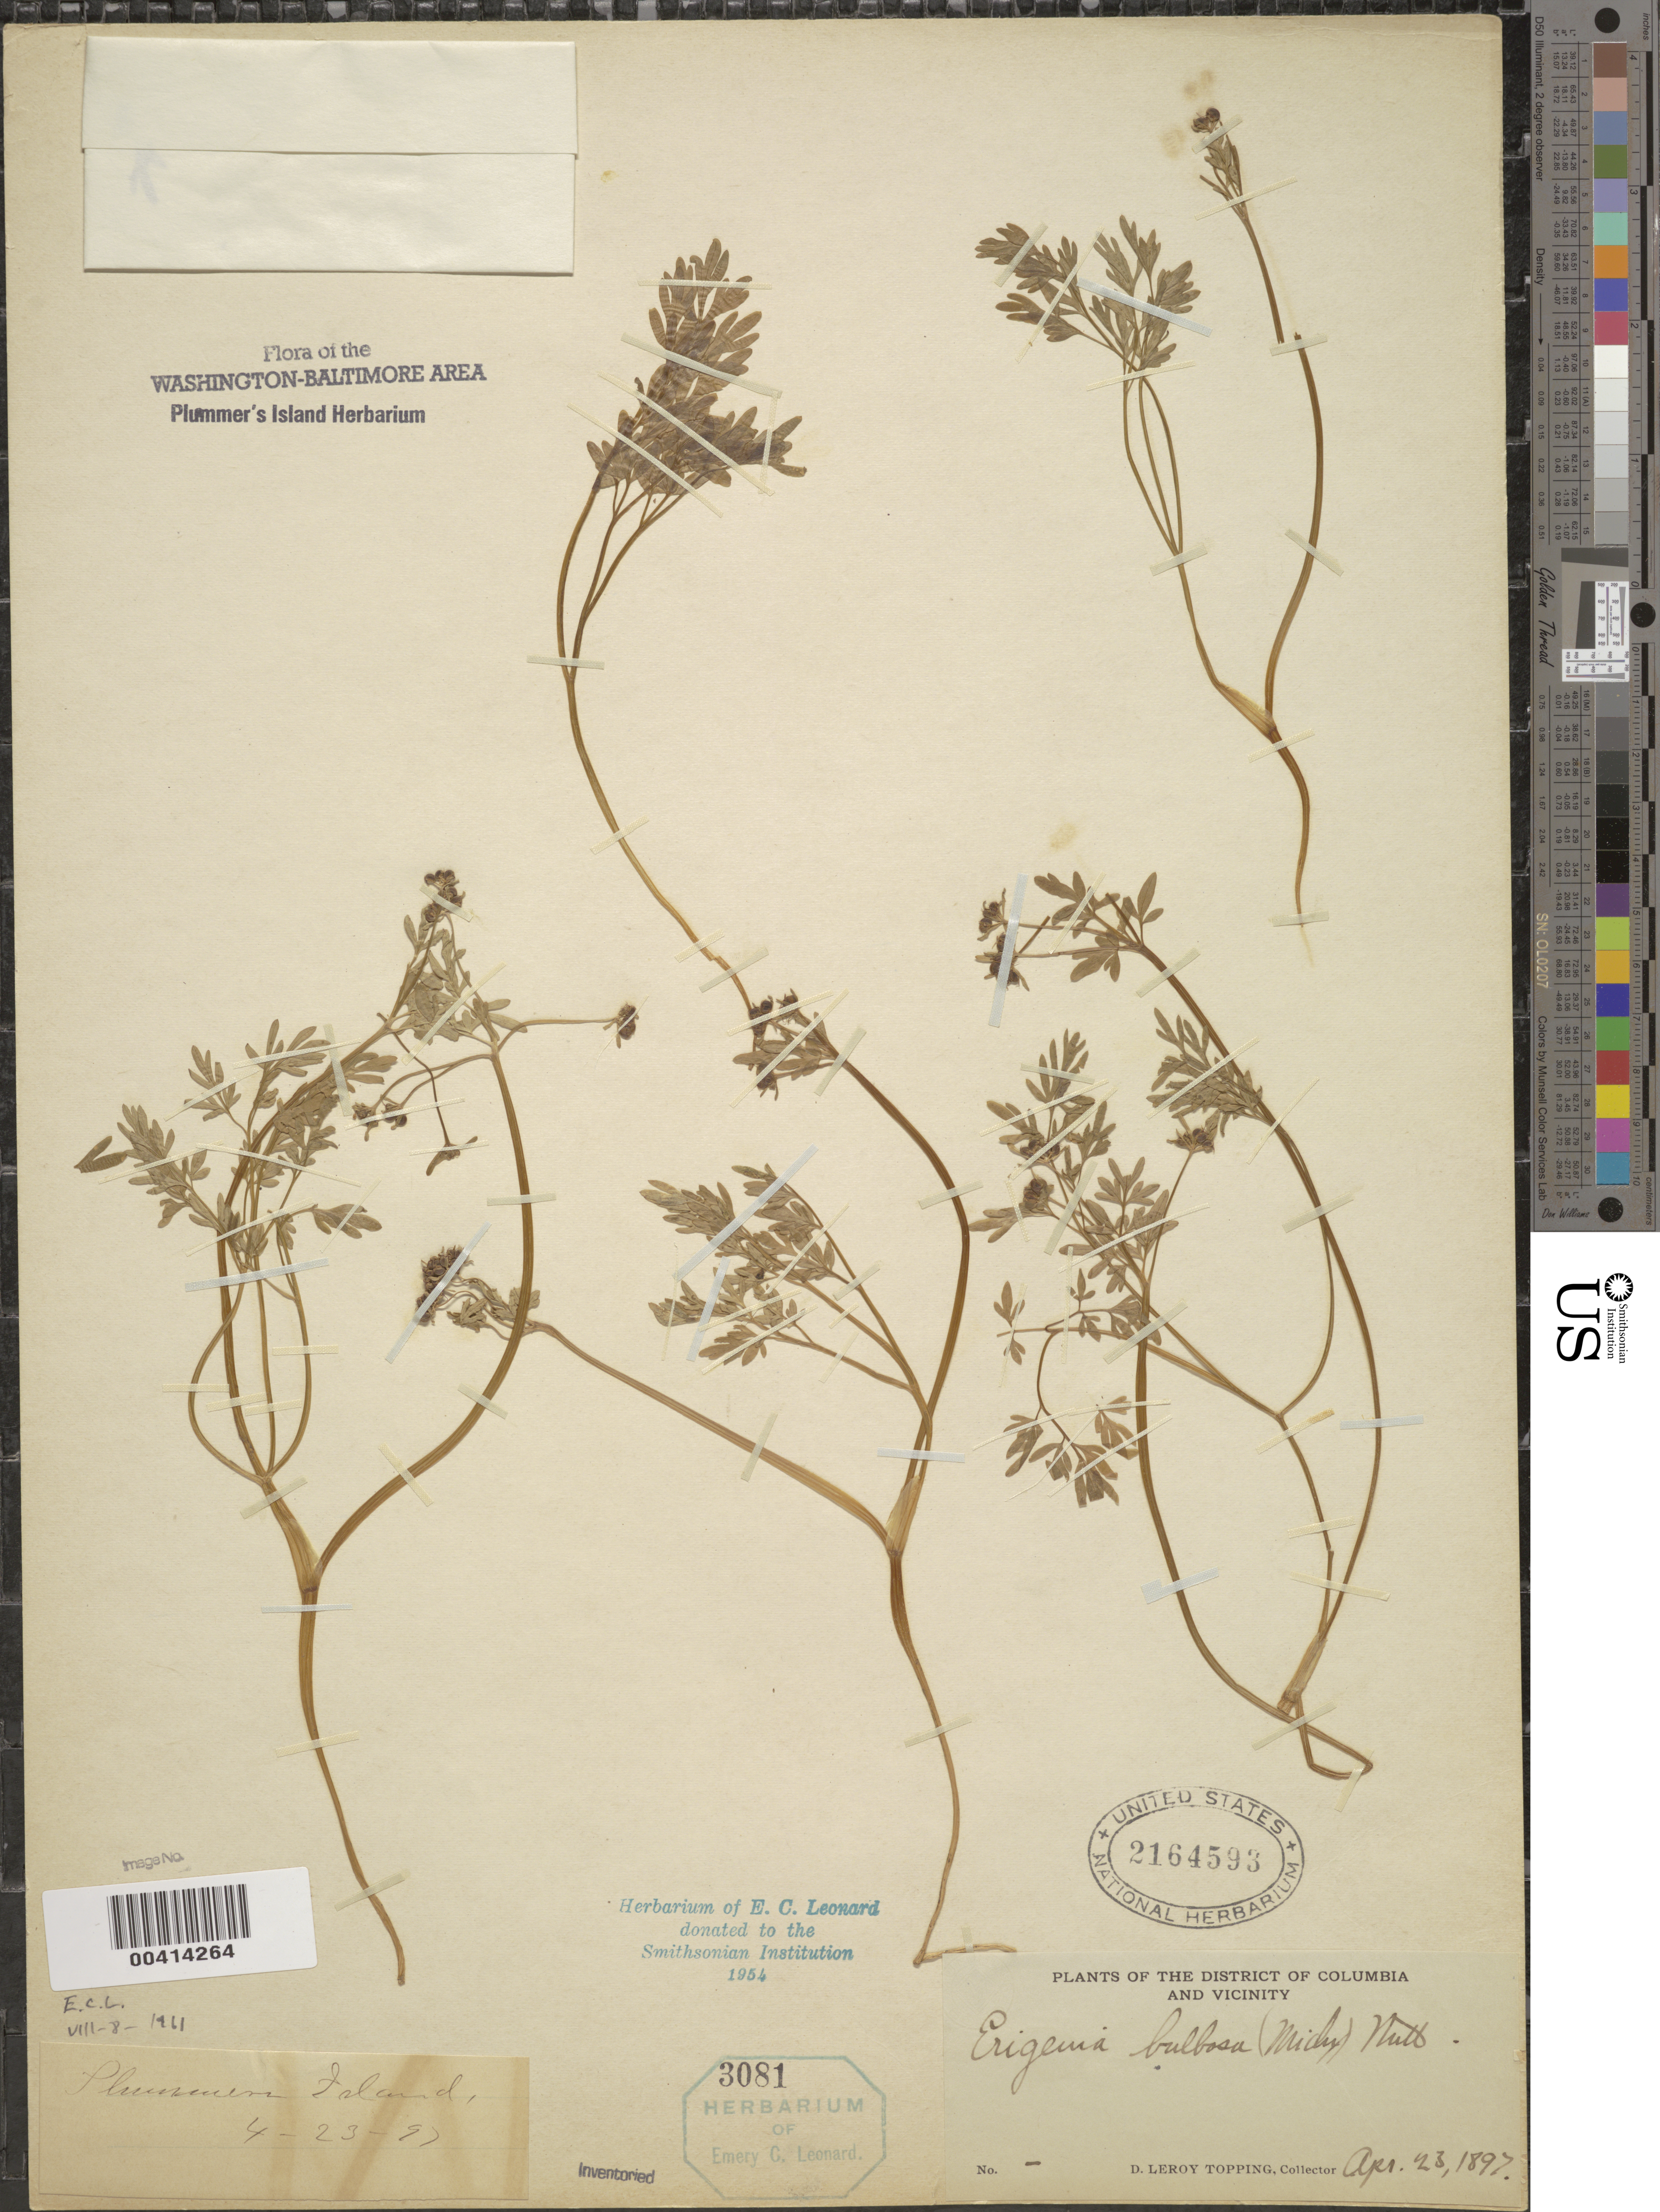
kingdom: Plantae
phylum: Tracheophyta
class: Magnoliopsida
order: Apiales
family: Apiaceae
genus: Erigenia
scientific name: Erigenia bulbosa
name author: (Michx.) Nutt.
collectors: D. L. Topping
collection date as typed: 23 Apr 1897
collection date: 1897-04-23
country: United States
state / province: Maryland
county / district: Montgomery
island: Plummers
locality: Plummer's Island C. & O. Canal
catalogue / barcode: US 2164593